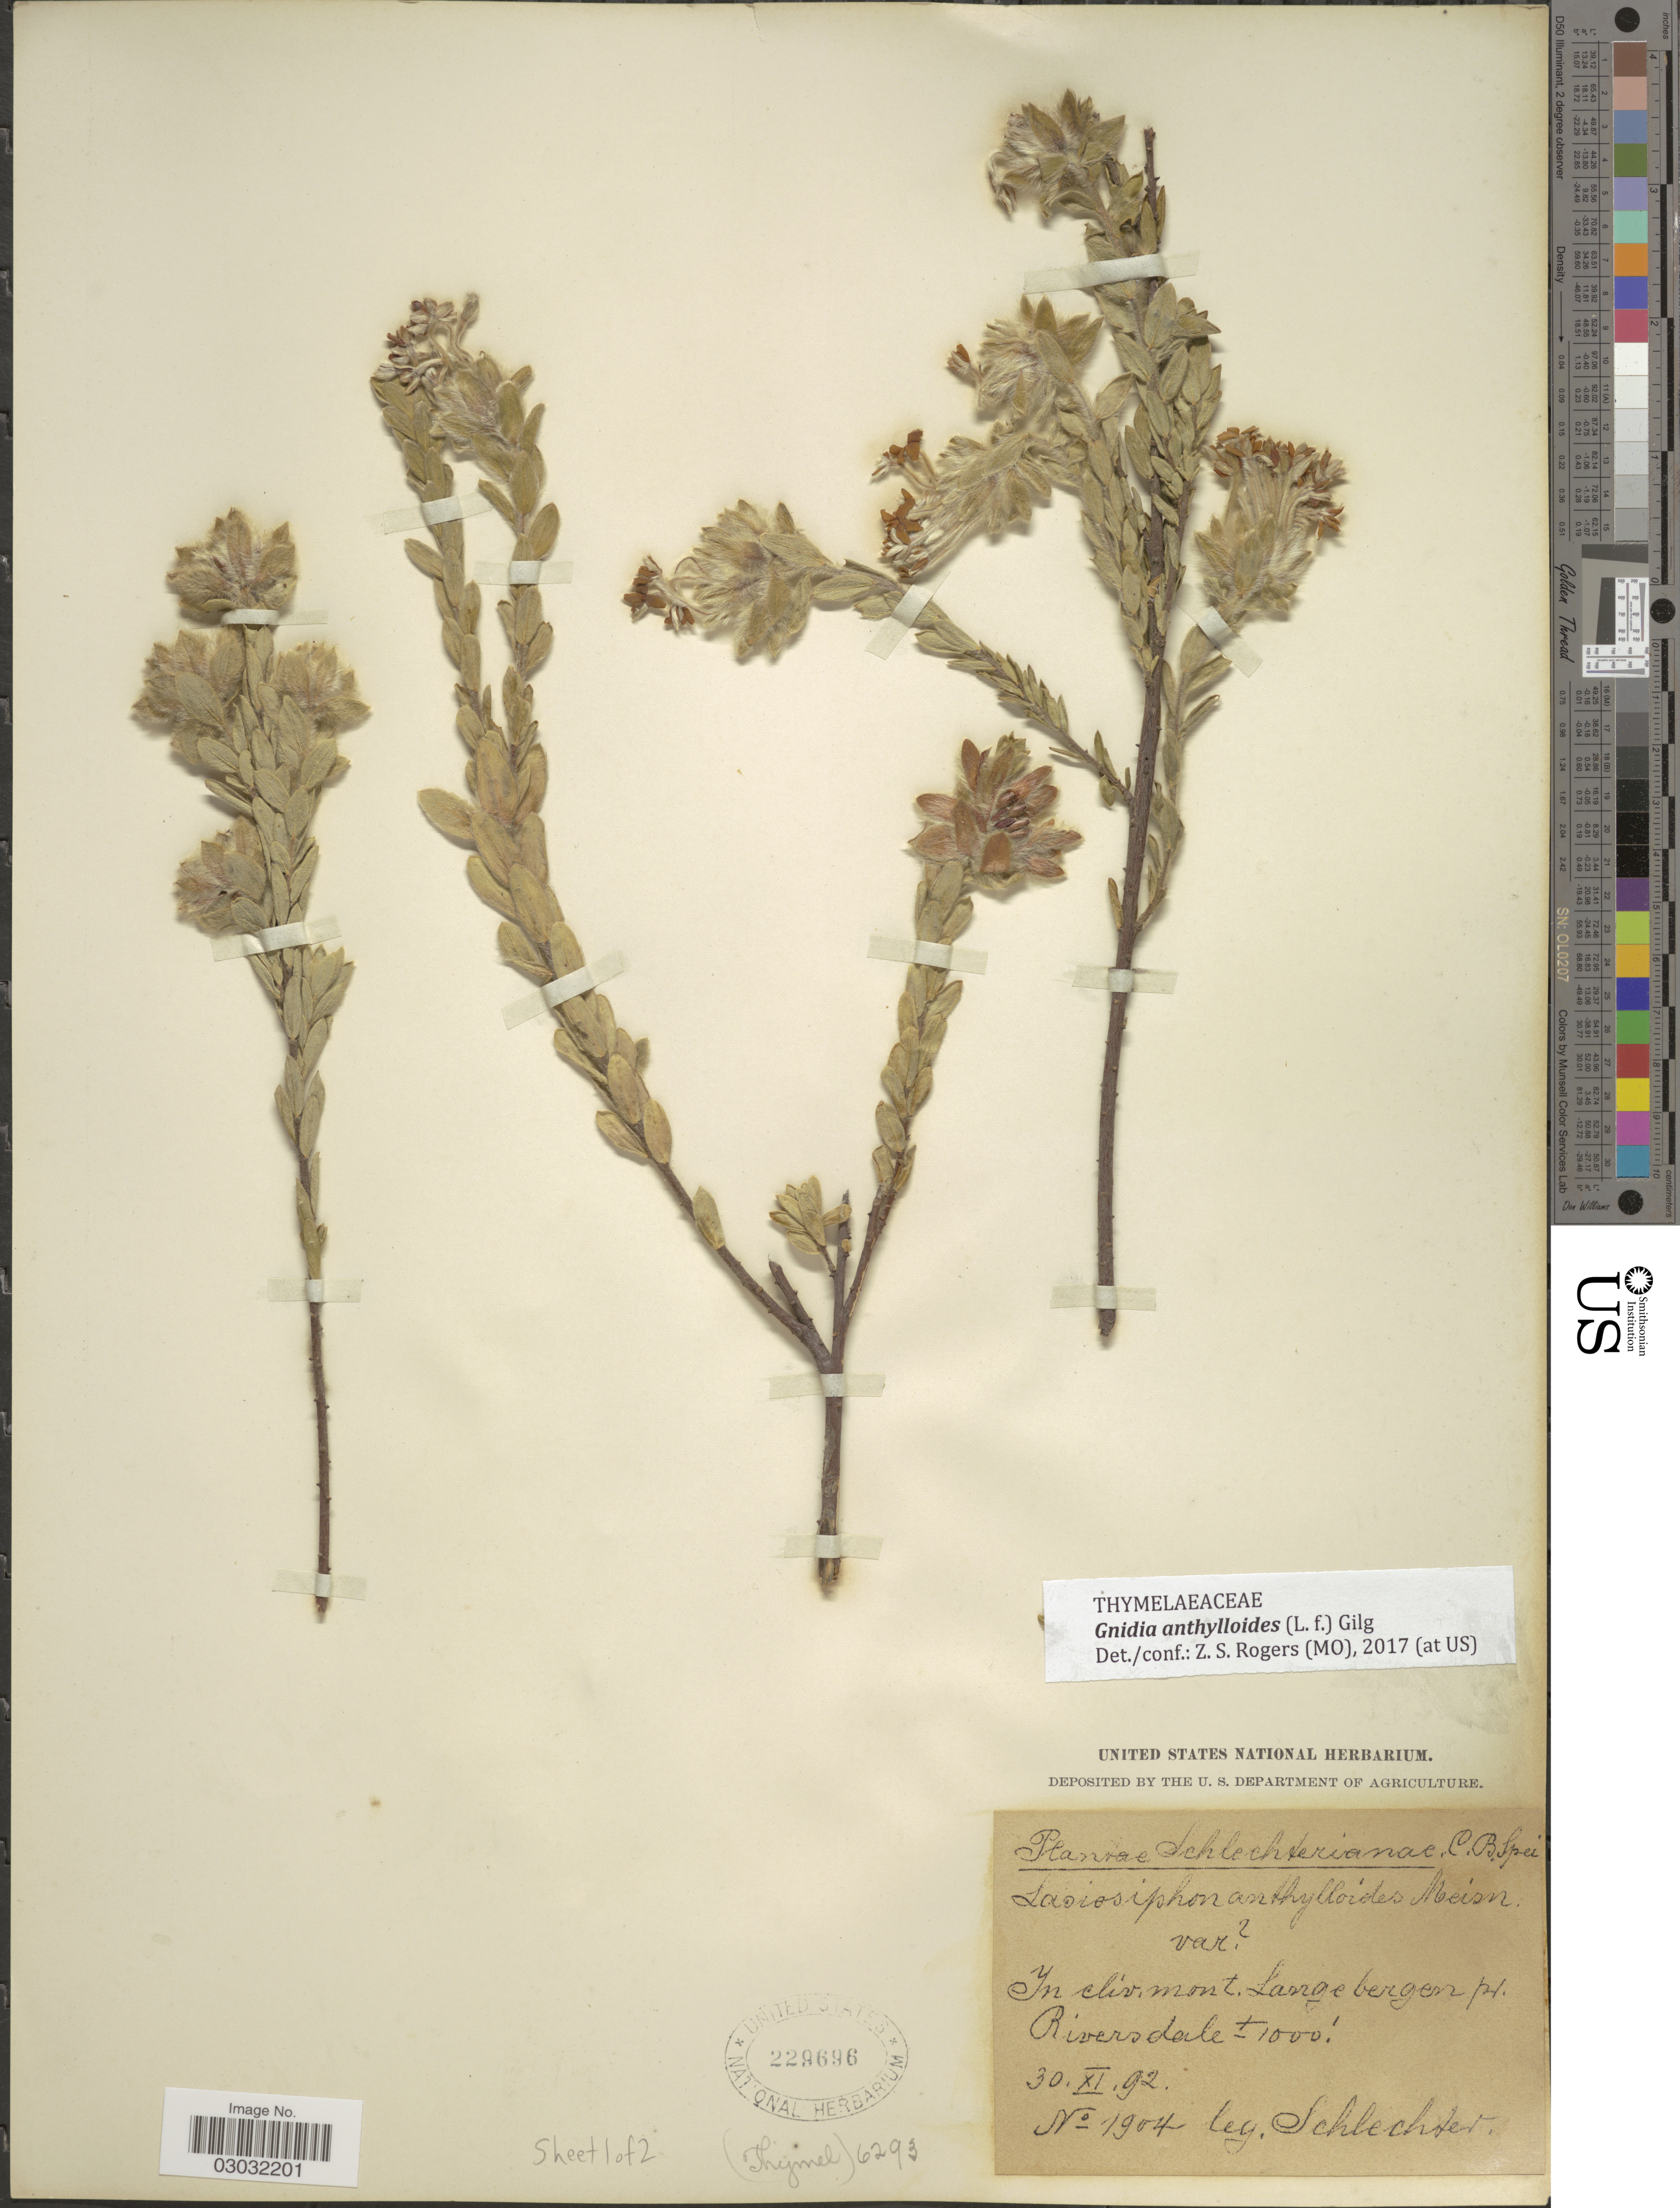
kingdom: Plantae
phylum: Tracheophyta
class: Magnoliopsida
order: Malvales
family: Thymelaeaceae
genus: Lasiosiphon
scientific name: Lasiosiphon anthylloides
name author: (L. f.) Meisn.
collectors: Schlechter, --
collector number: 1904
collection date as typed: Transcribed d/m/y: 30/11/92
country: South Africa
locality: C.B. Spei. In cliv. mont. Larrge bergen pr. Riversdale.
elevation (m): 305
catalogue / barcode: US 229696